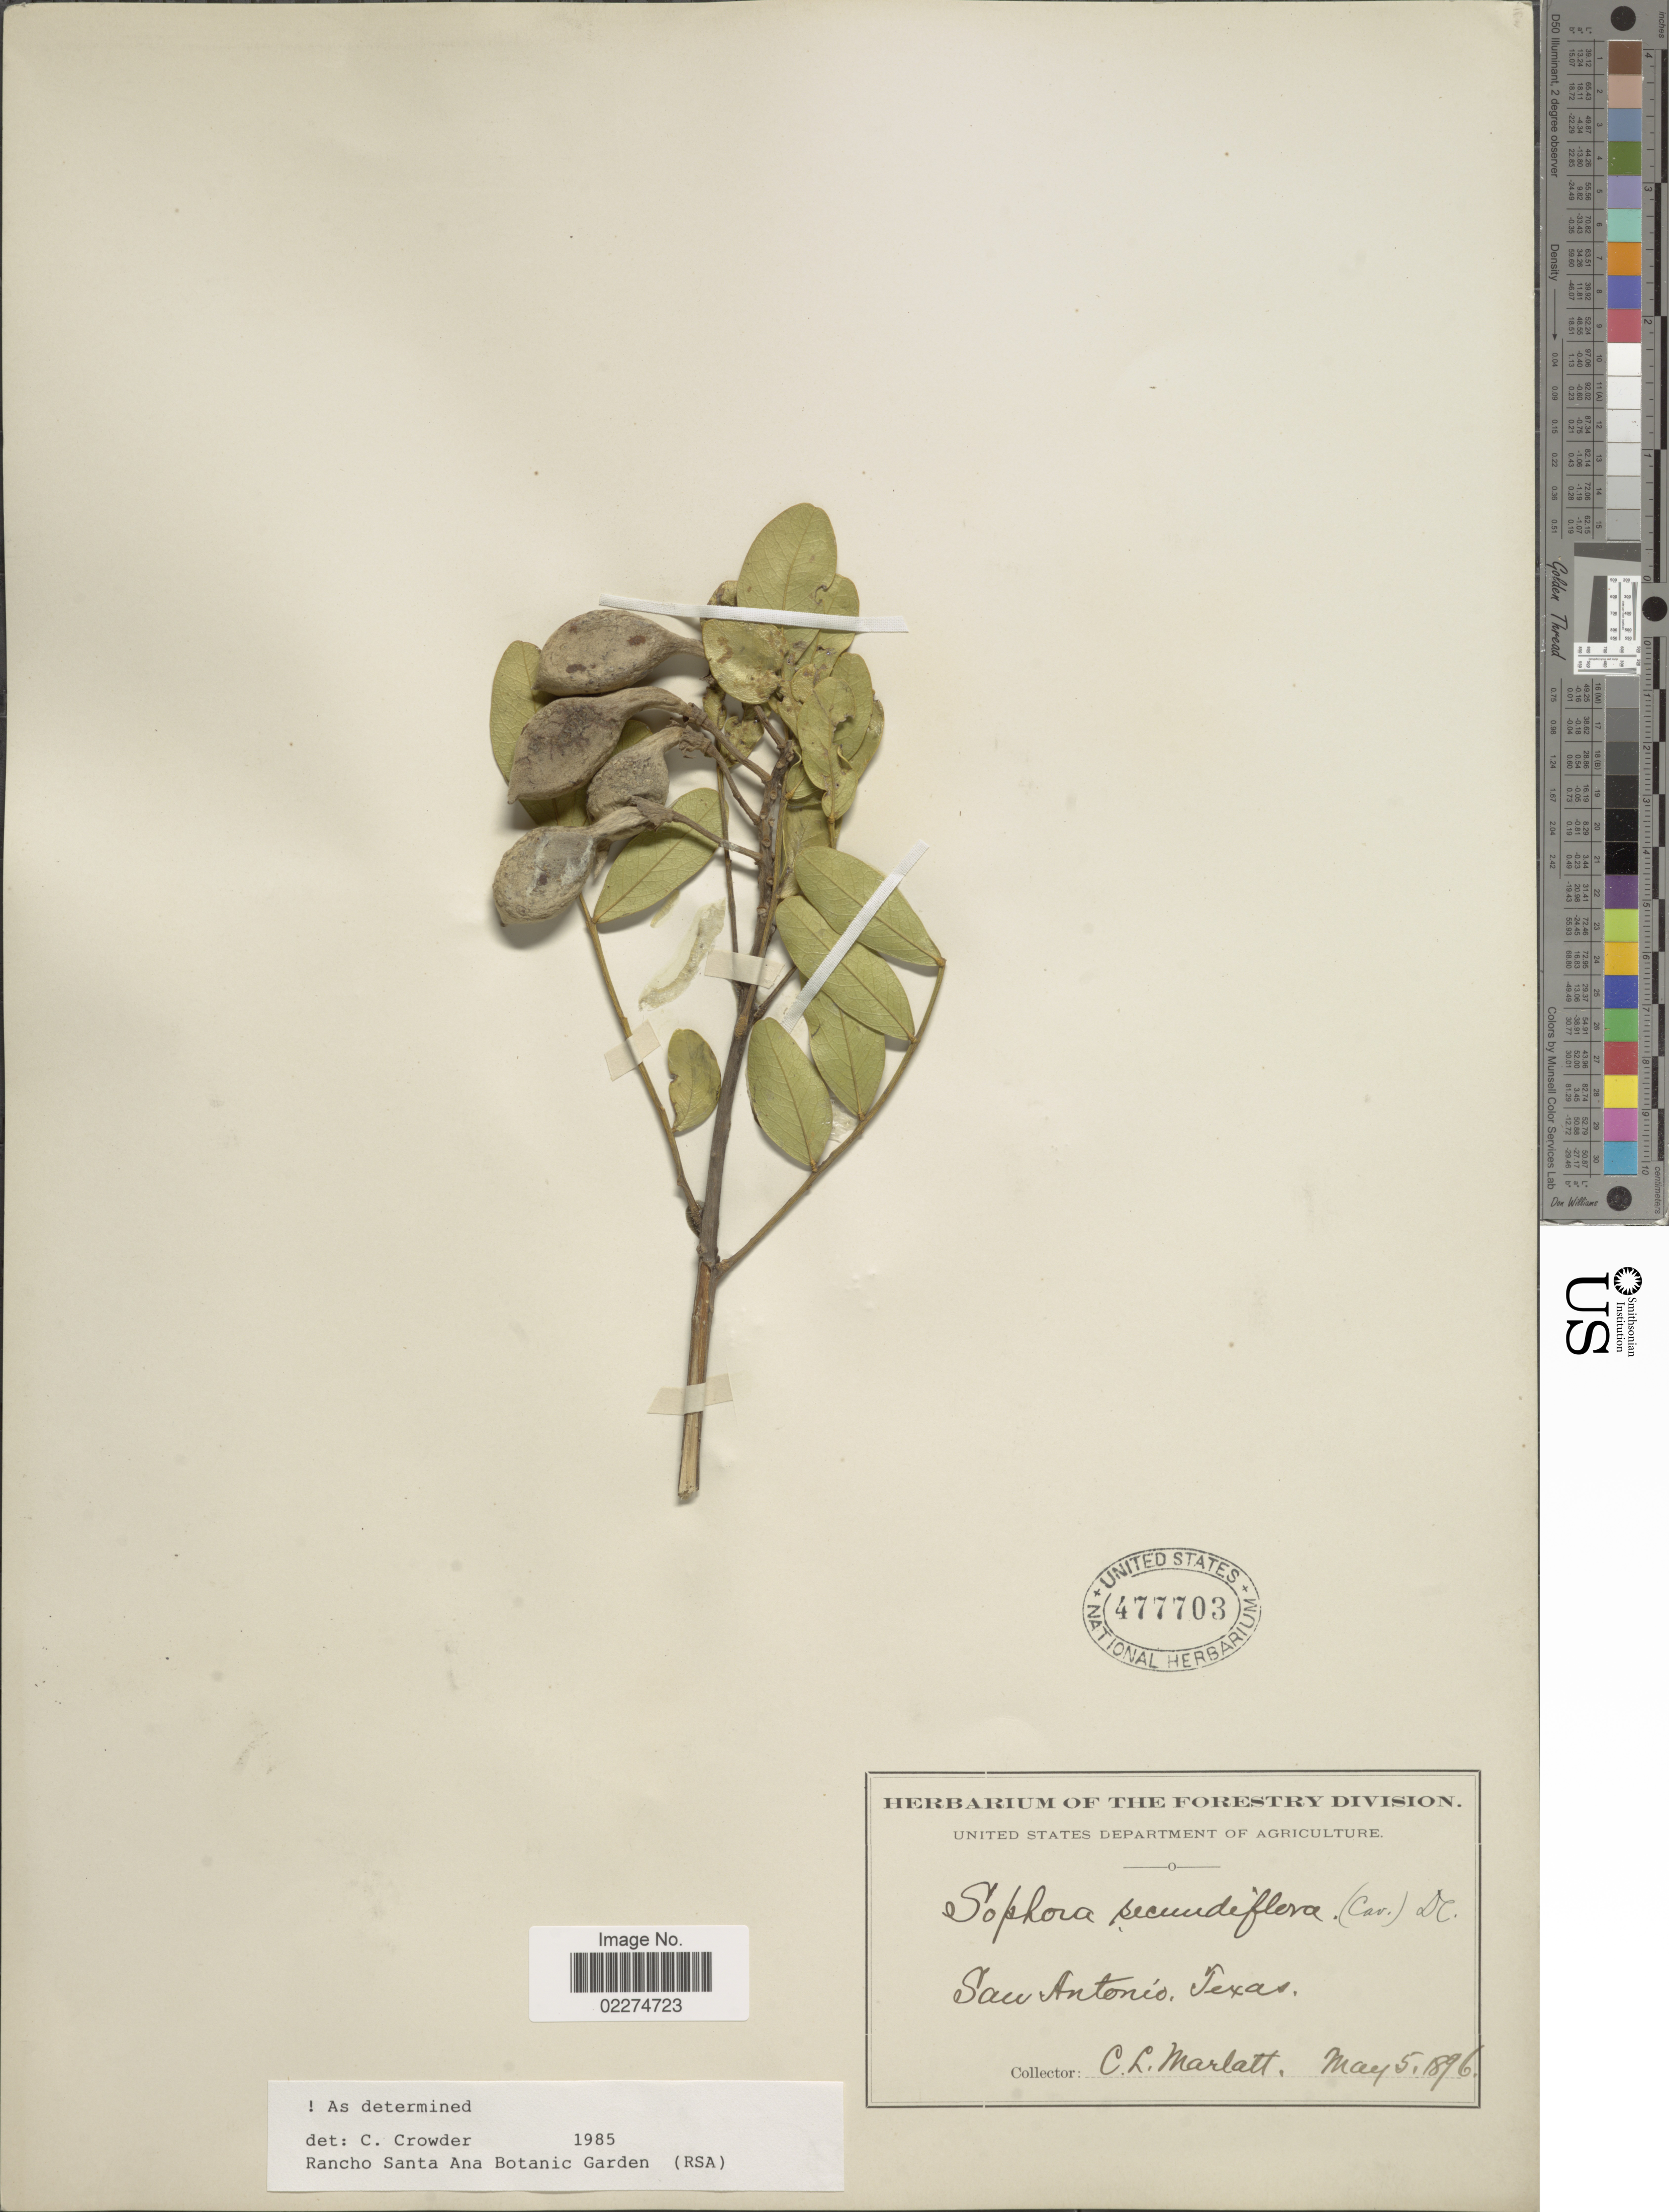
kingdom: Plantae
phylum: Tracheophyta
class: Magnoliopsida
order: Fabales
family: Fabaceae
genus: Dermatophyllum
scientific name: Dermatophyllum secundiflorum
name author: (Ortega) Gandhi & Reveal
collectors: C. Marlatt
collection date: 1896-05-05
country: United States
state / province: Texas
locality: San Antonio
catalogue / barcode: US 477703